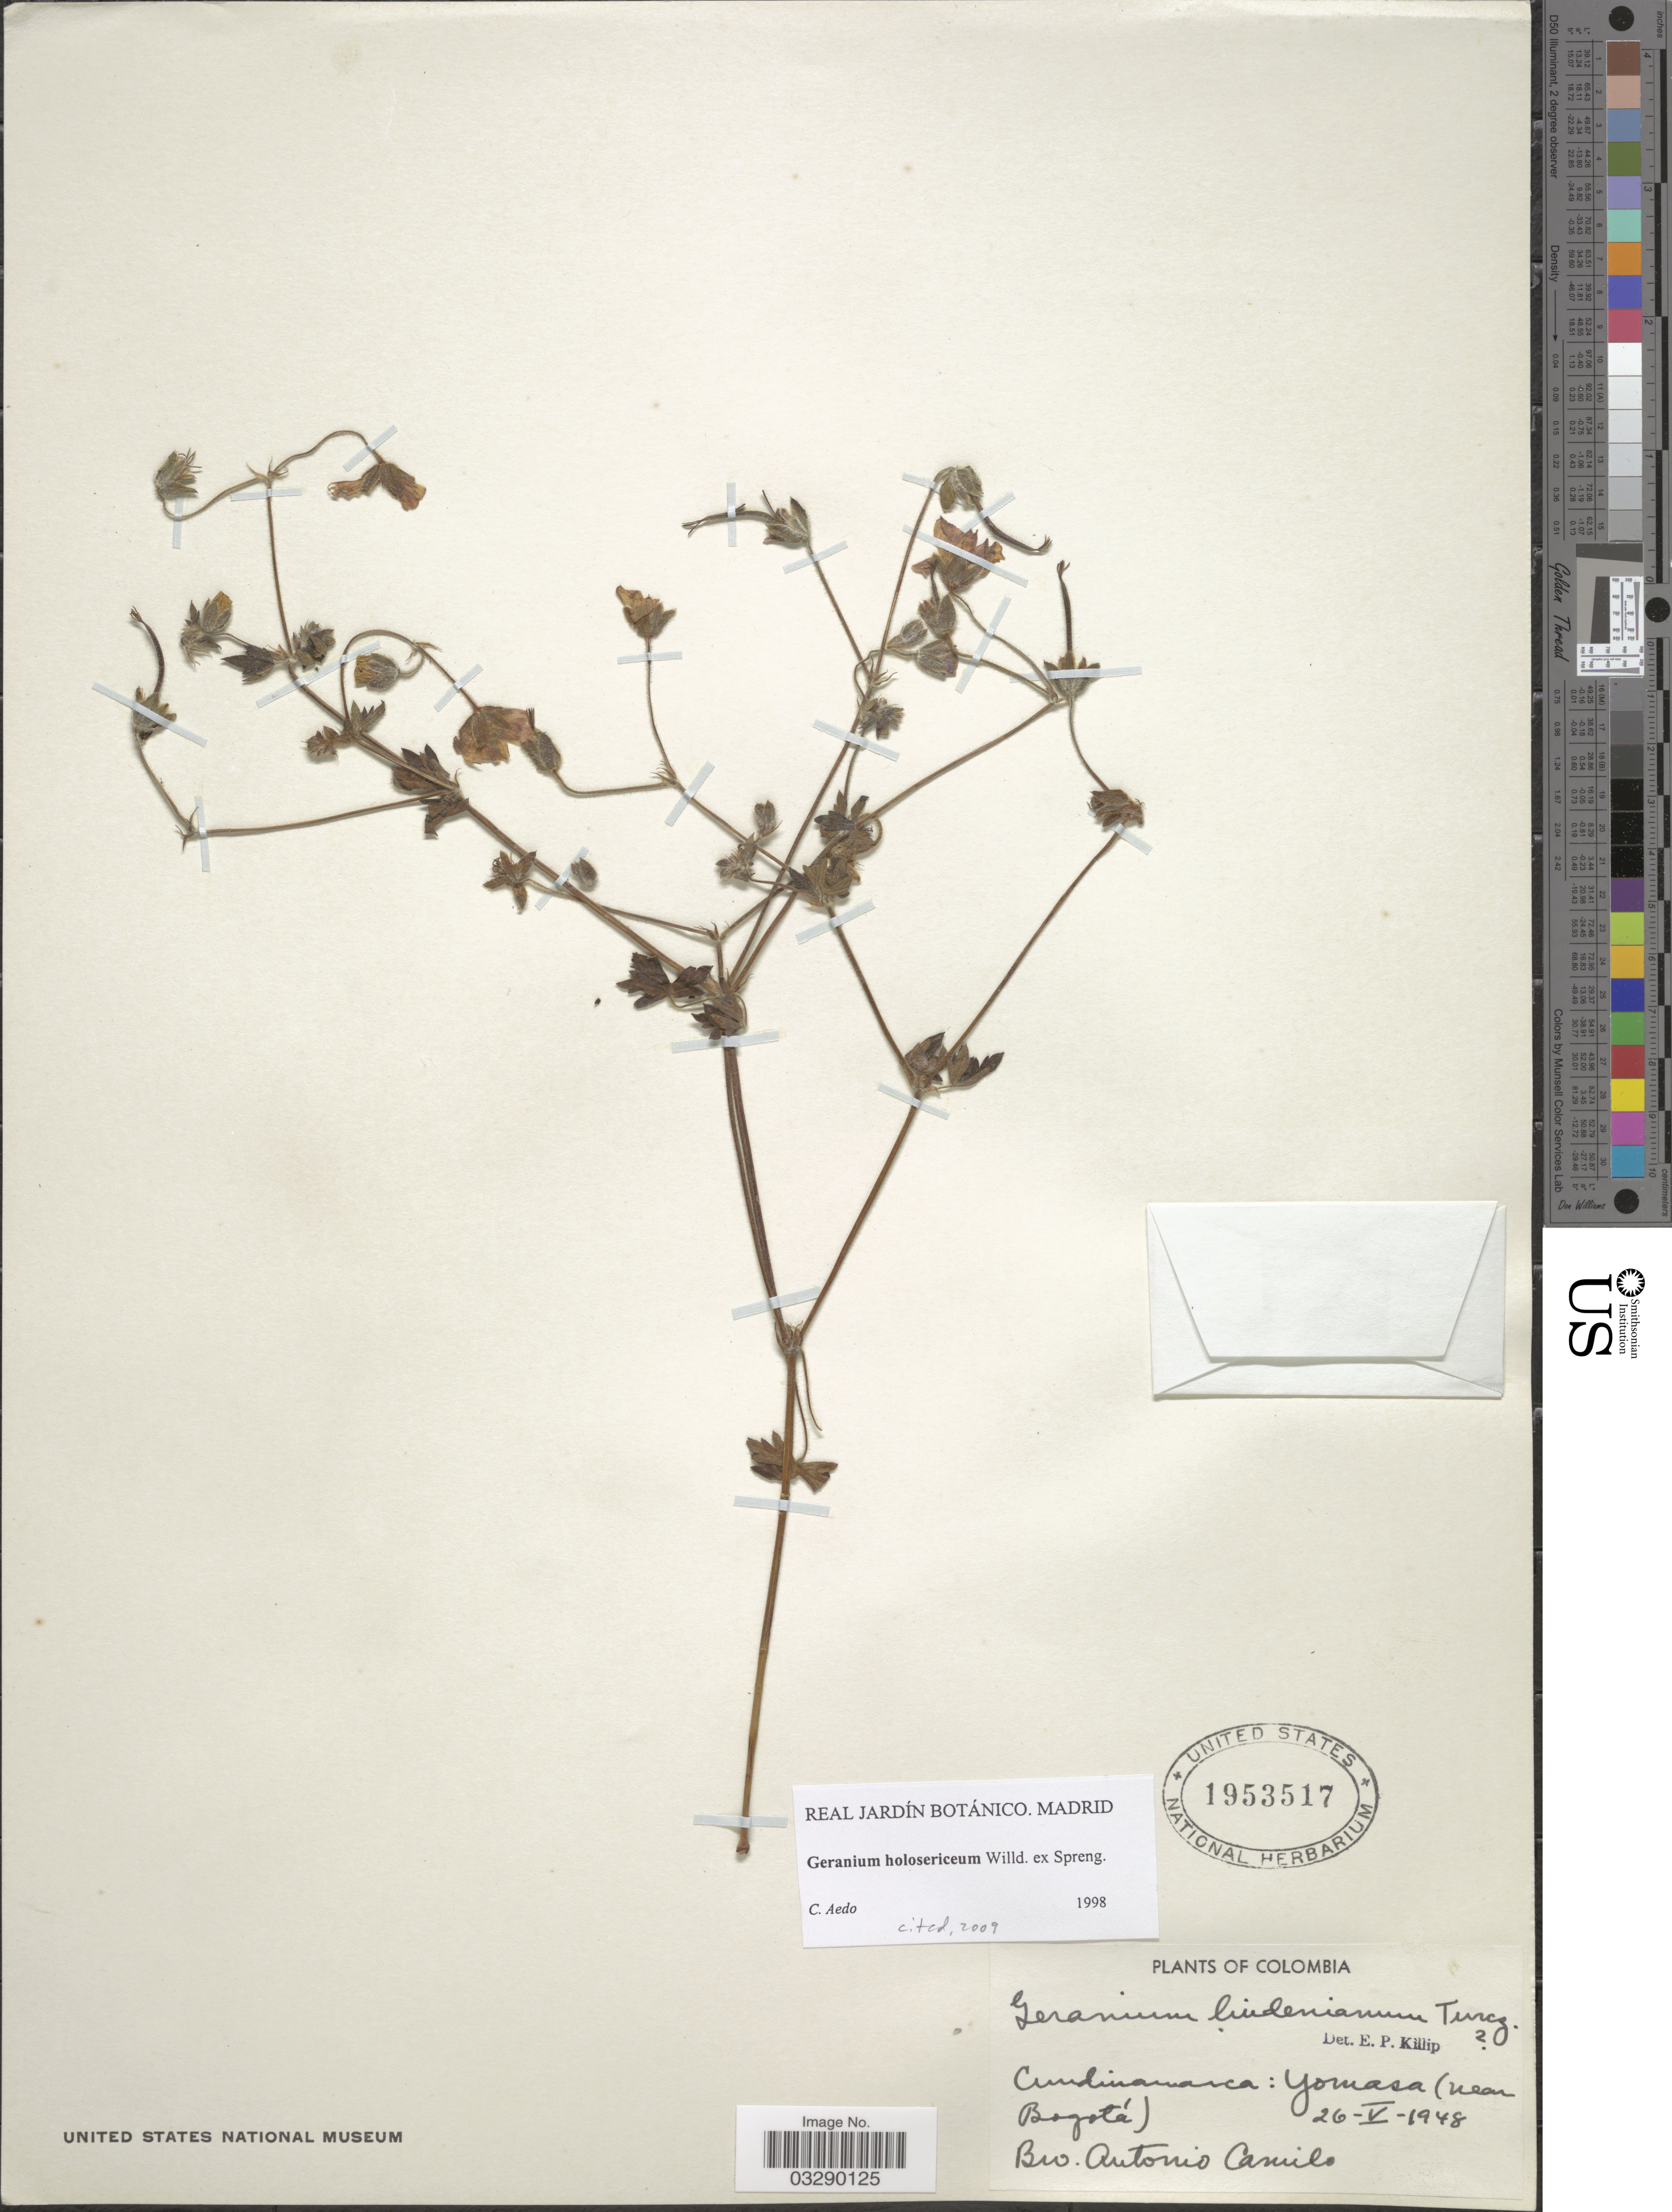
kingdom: Plantae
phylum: Tracheophyta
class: Magnoliopsida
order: Geraniales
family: Geraniaceae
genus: Geranium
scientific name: Geranium holosericeum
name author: Willd. ex Spreng.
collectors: A. Camilo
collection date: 1948-05-26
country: Colombia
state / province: Cundinamarca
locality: Yomasa (nead Bogotá).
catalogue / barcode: US 1953517